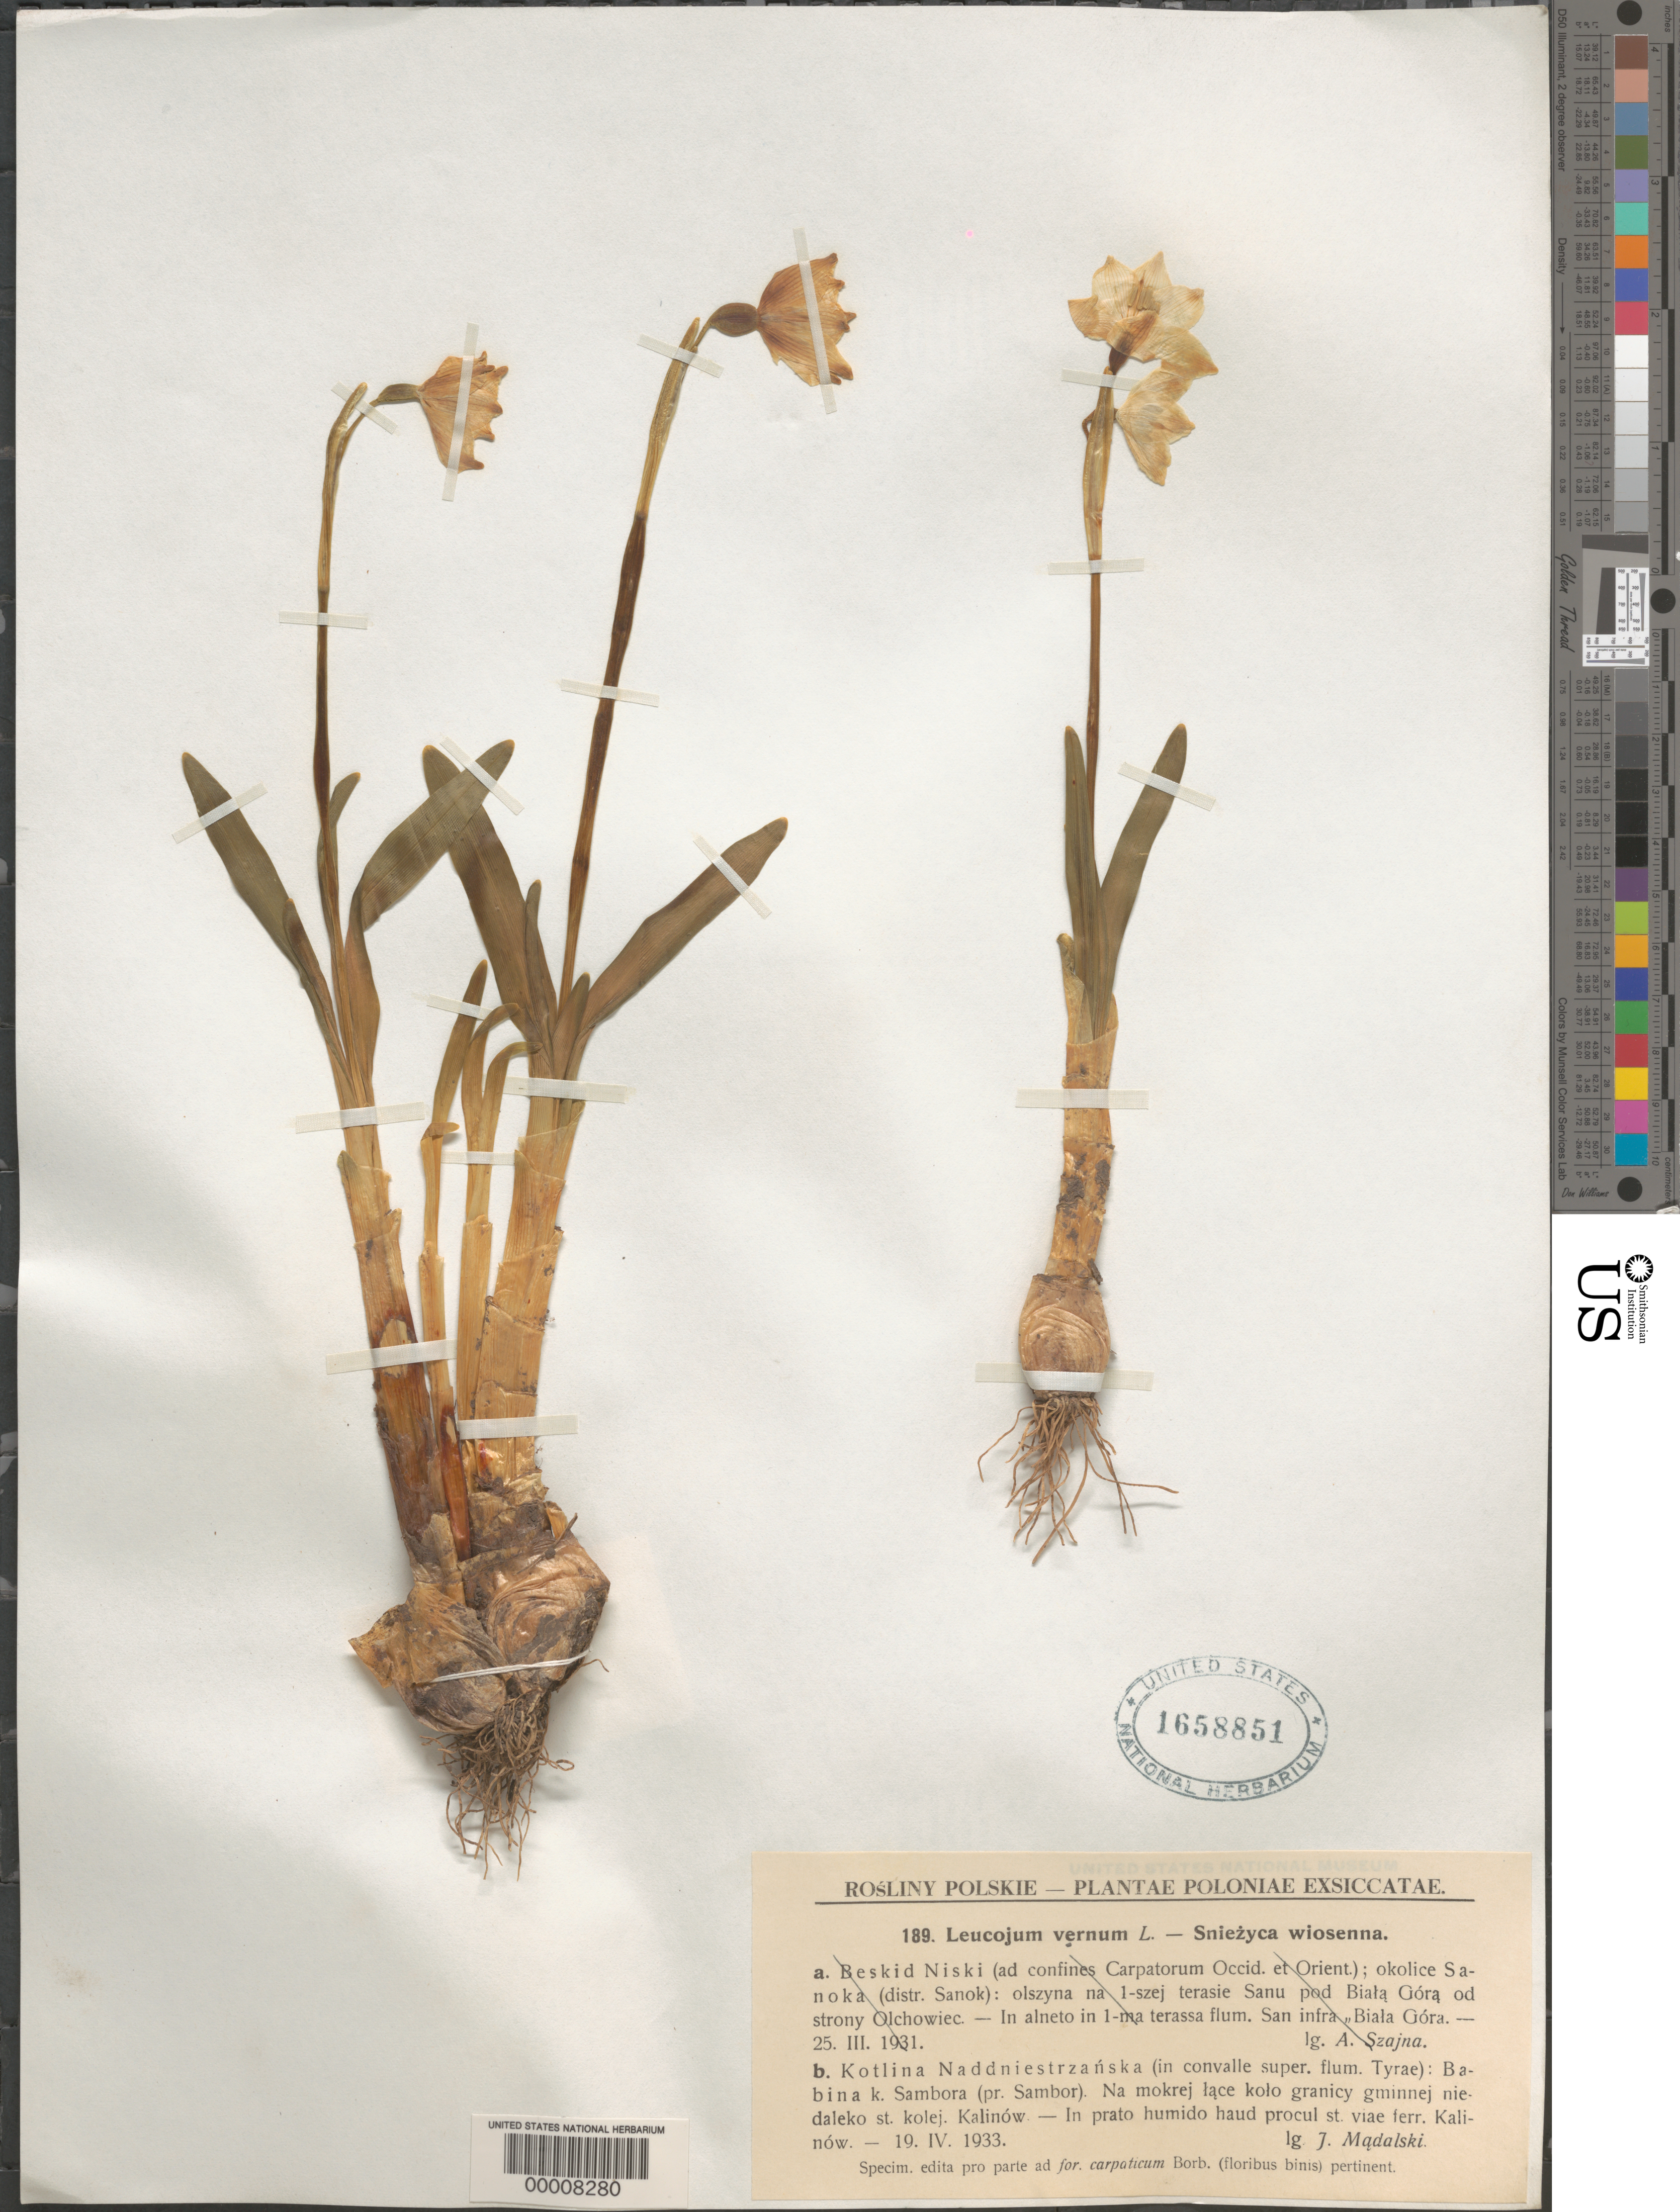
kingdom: Plantae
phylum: Tracheophyta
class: Liliopsida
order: Asparagales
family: Amaryllidaceae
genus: Leucojum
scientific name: Leucojum vernum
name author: L.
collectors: J. Madalski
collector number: Exsicc. 189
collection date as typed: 19 Apr 1933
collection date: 1933-04-19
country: Ukraine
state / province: L'viv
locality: Sambor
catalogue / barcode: US 1658851